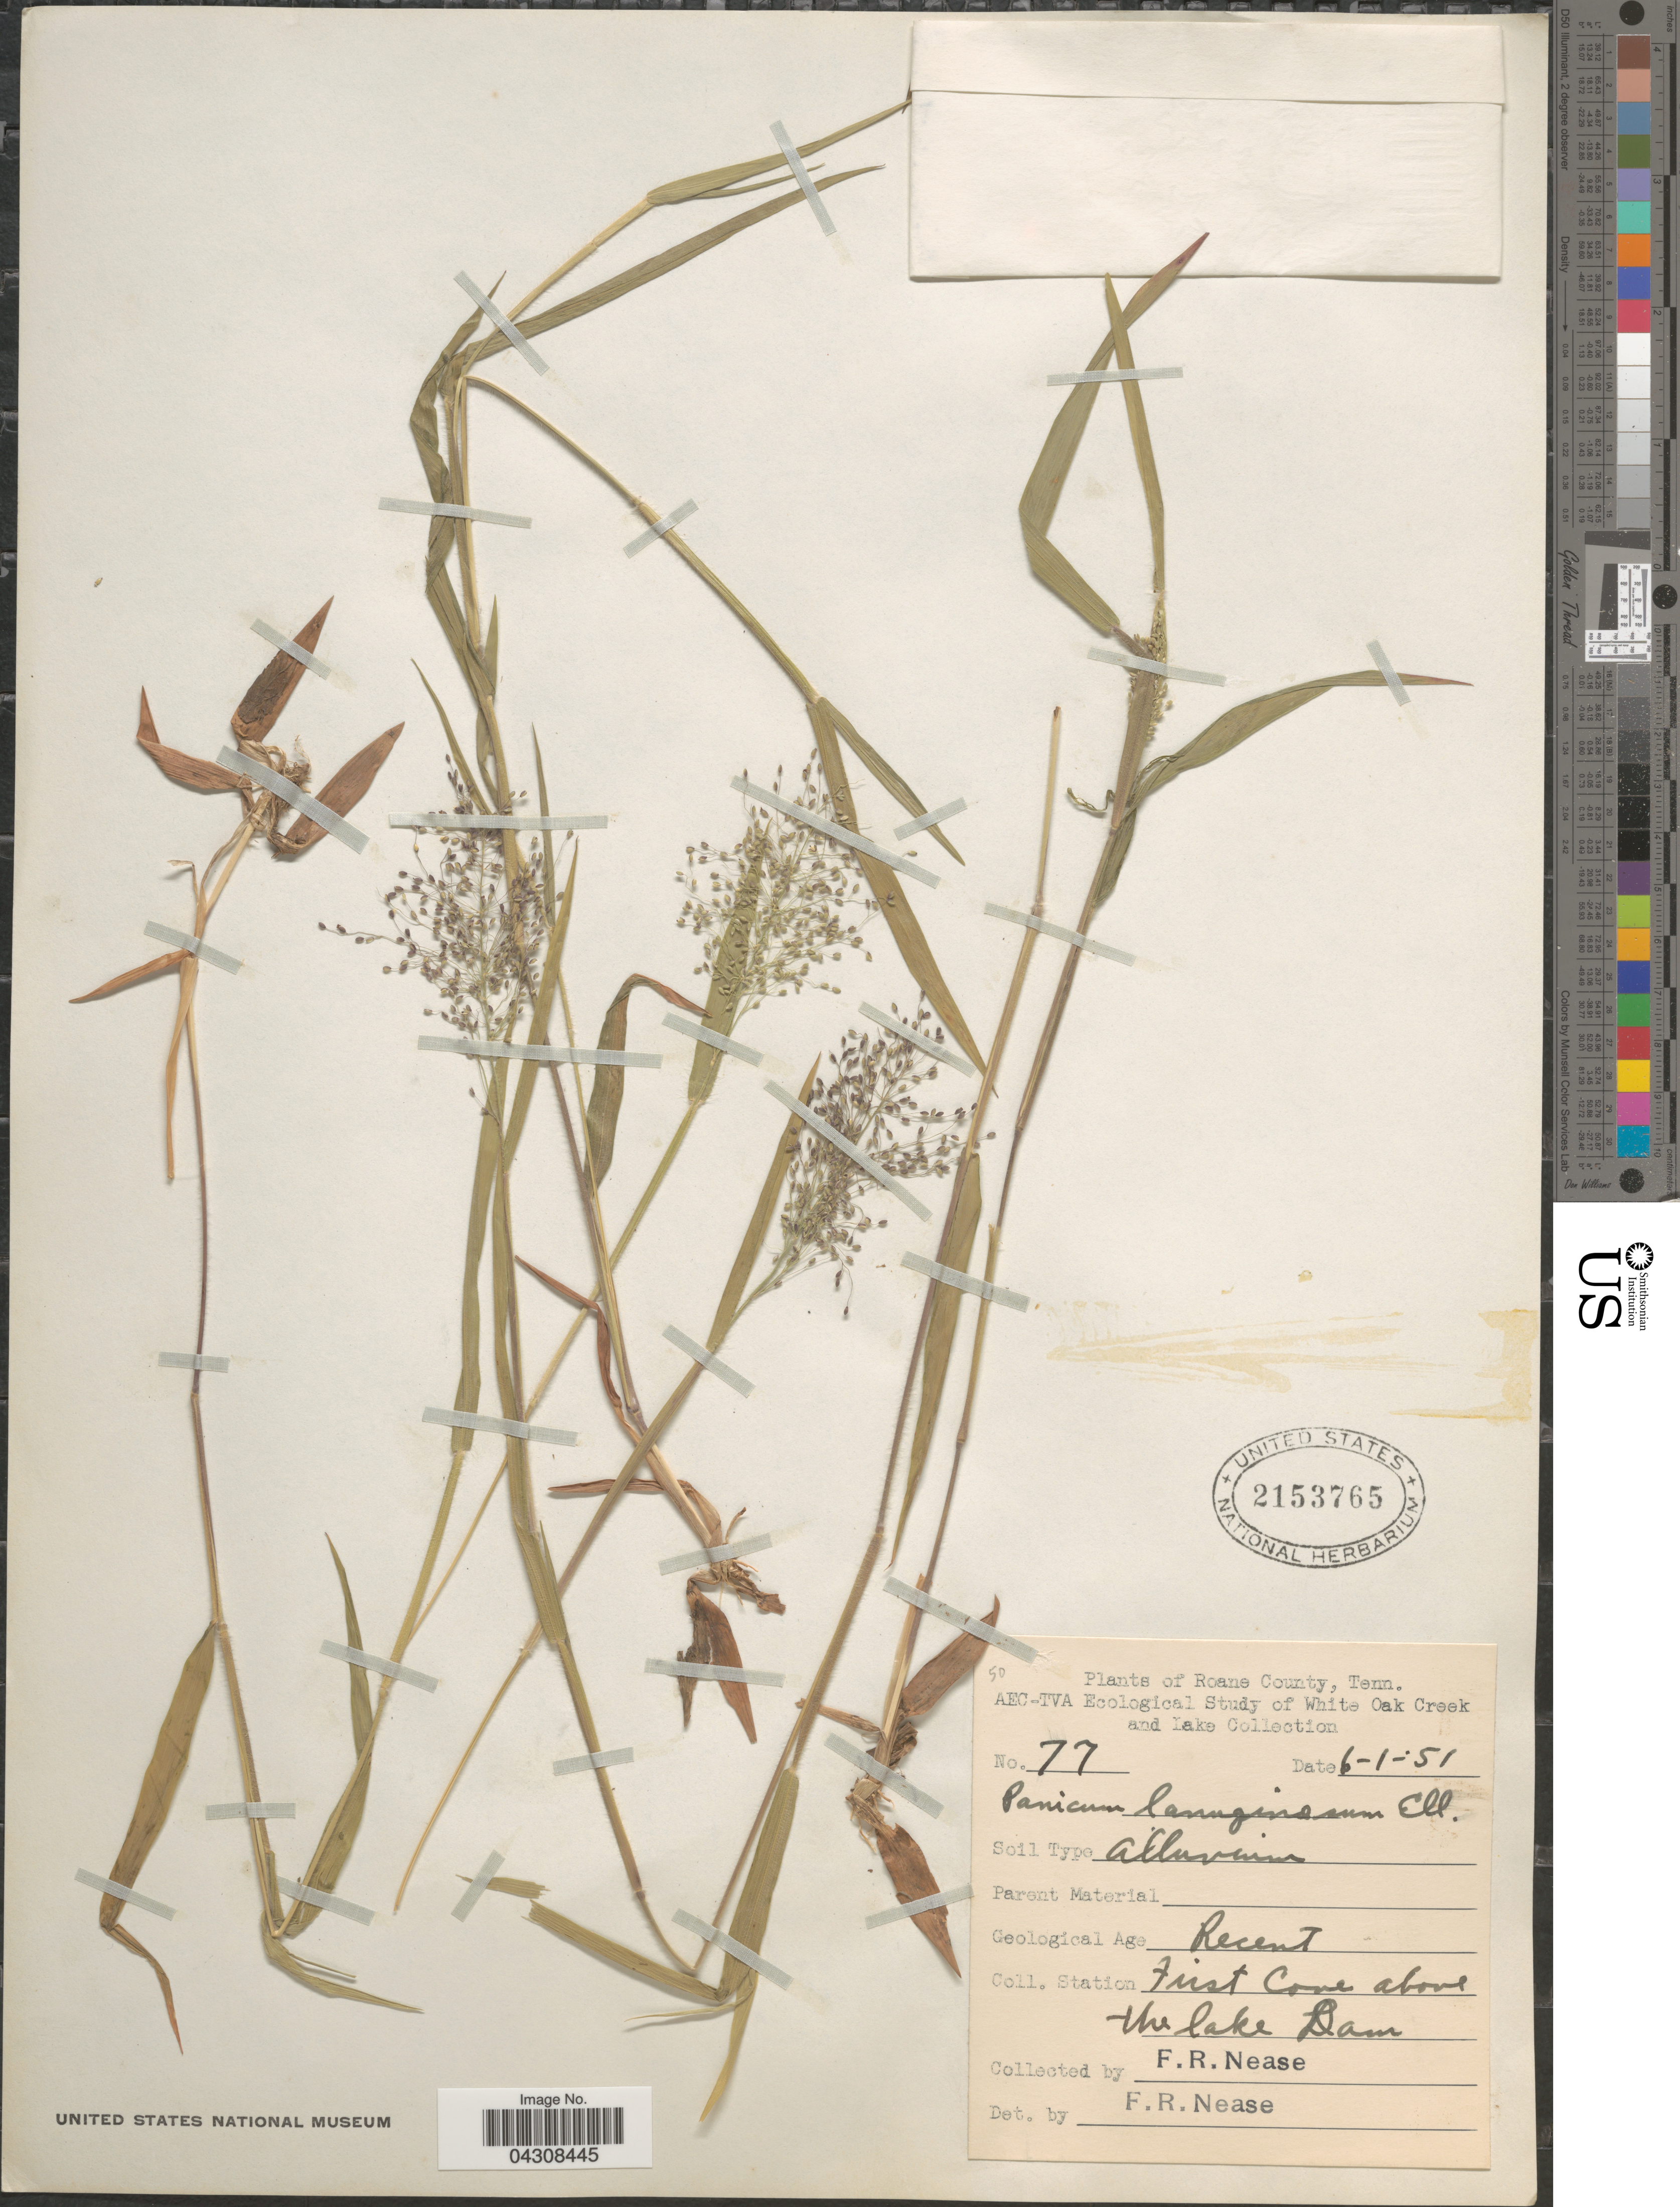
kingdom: Plantae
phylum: Tracheophyta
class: Liliopsida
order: Poales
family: Poaceae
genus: Dichanthelium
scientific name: Dichanthelium acuminatum var. acuminatum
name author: (Sw.) Gould & C.A. Clark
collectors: F. Nease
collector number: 77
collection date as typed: Transcribed d/m/y: 1/6/51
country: United States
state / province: Tennessee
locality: Roane County. AEC-TVA Ecological Study of White Oak Creek and Lake Collection. Station Just Cove above the lake Dam.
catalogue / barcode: US 2153765